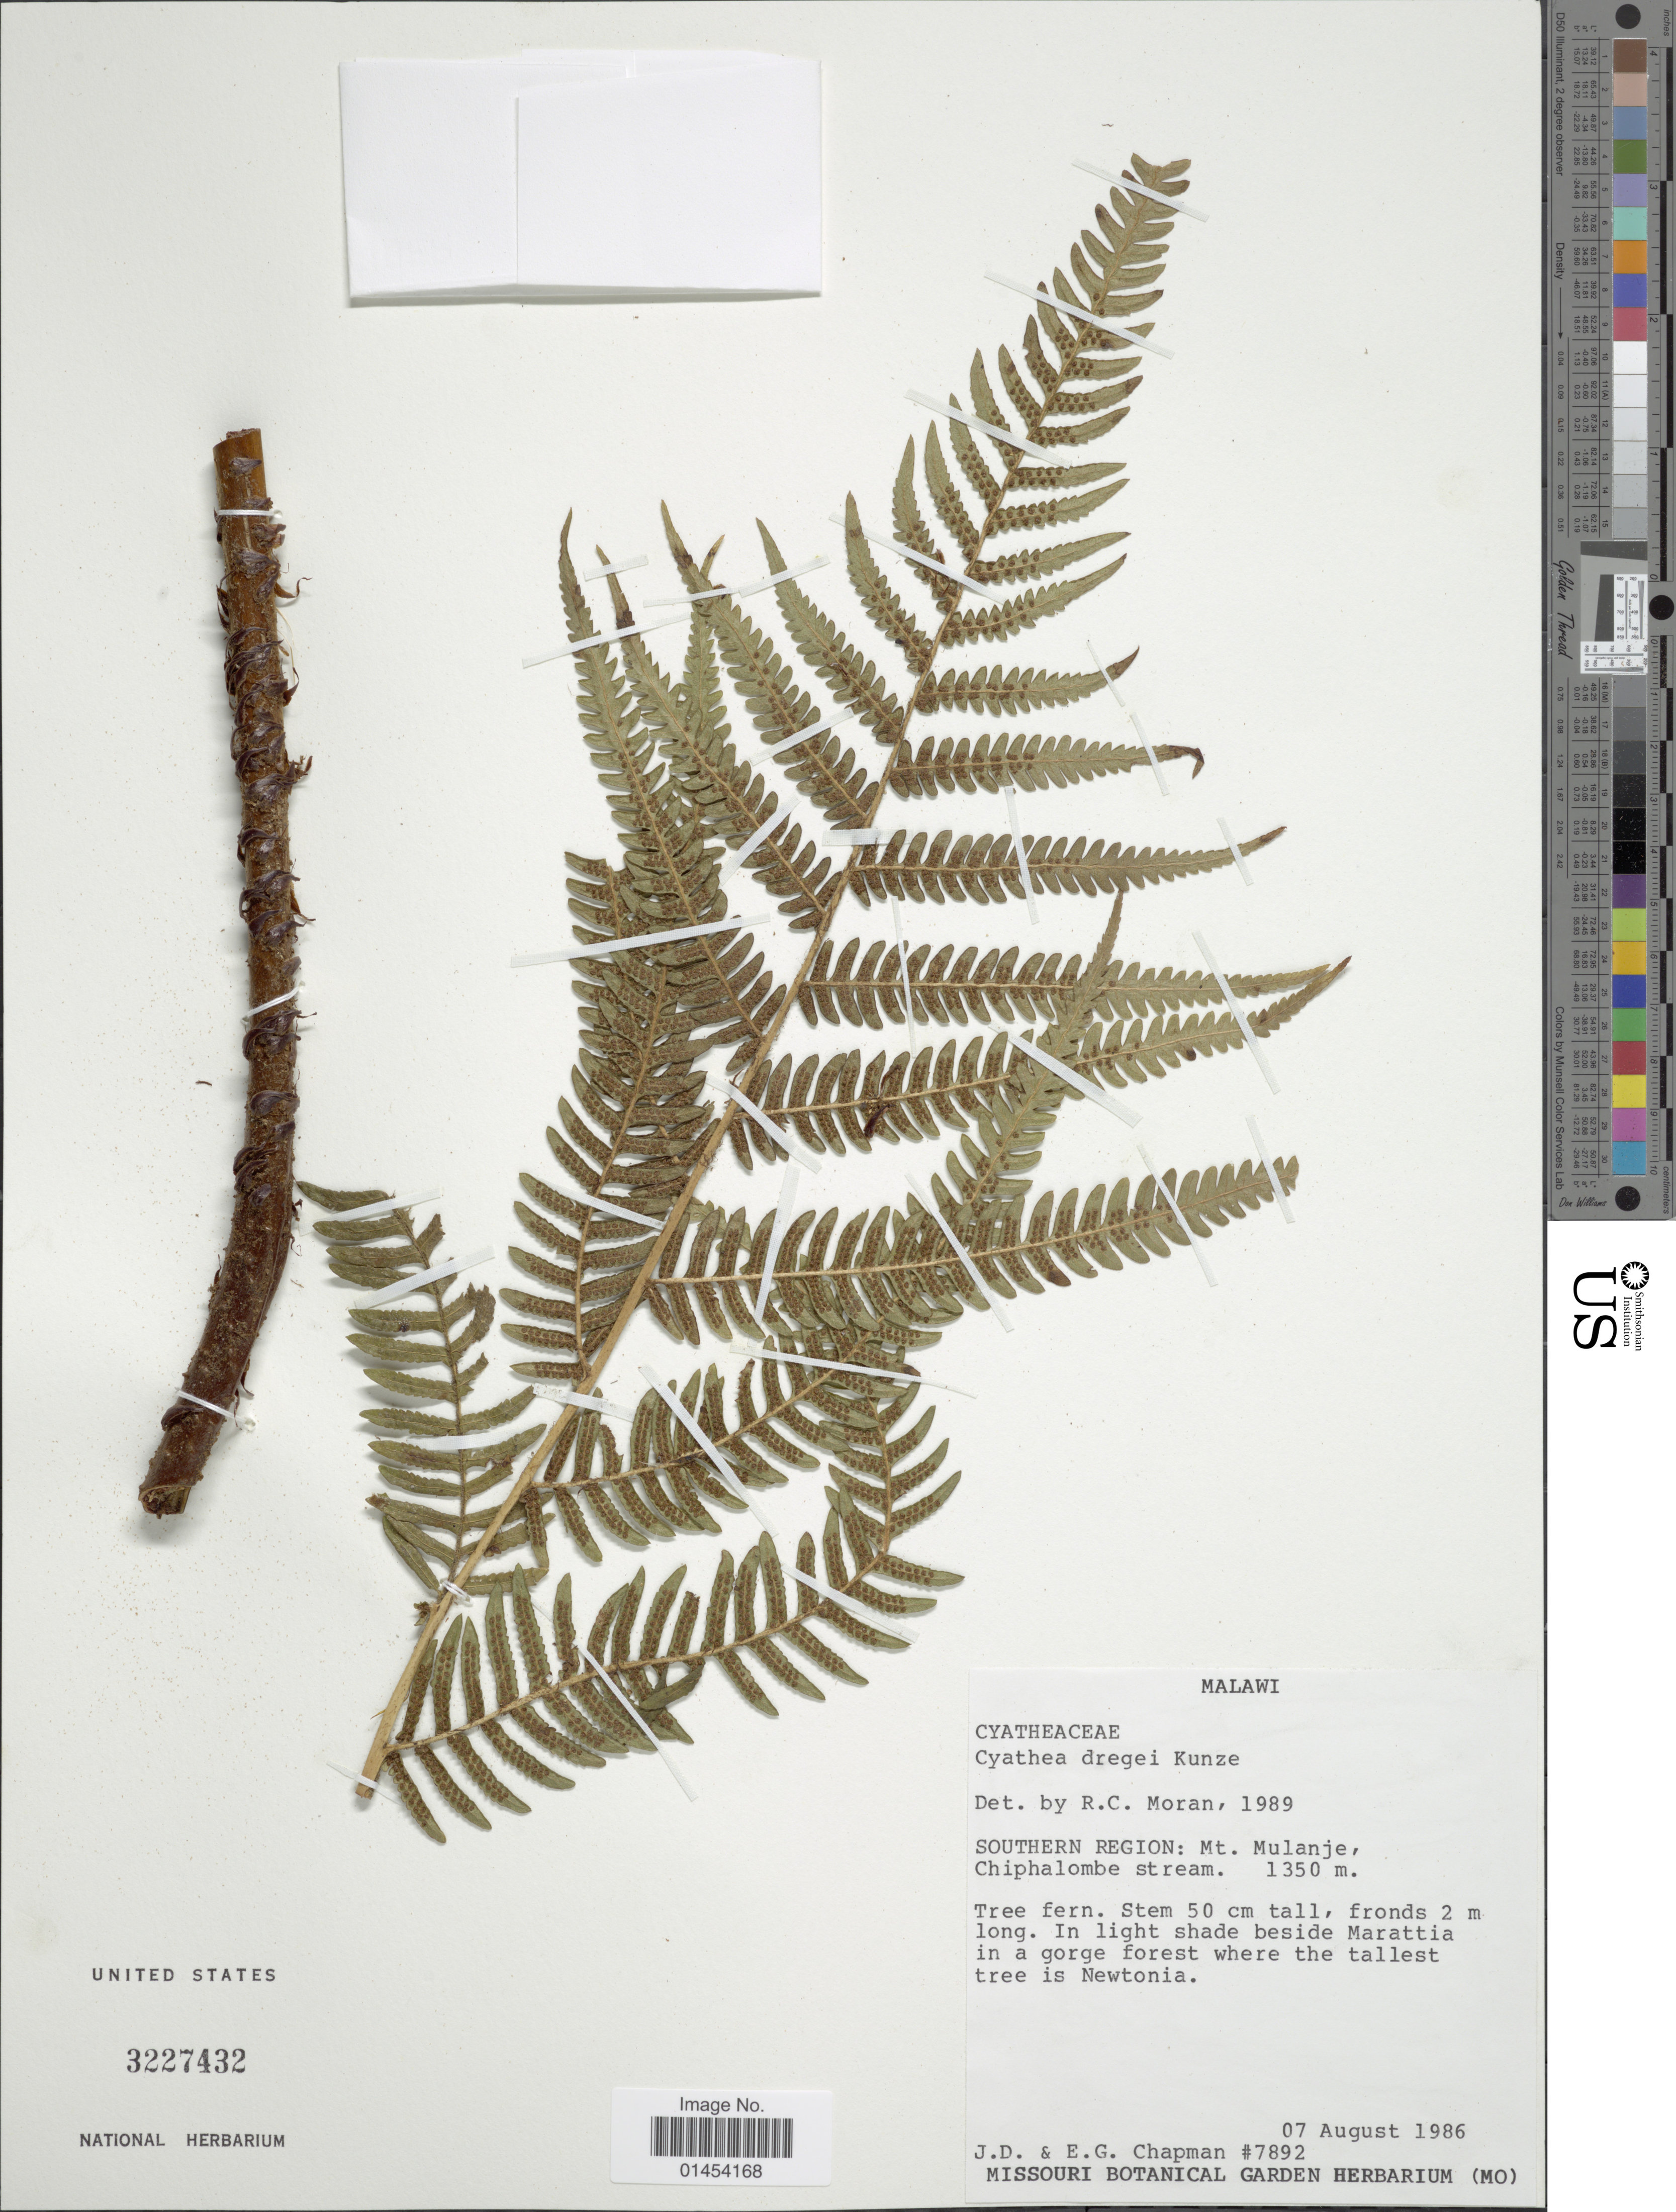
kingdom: Plantae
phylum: Tracheophyta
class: Polypodiopsida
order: Cyatheales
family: Cyatheaceae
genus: Cyathea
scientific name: Cyathea dregei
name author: Kunze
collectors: J. D. Chapman & E. G. Chapman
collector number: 7892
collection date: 1986-08-07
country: Malawi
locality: Southern Region: Mt. Mulanje, Chiphalombe stream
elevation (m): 1350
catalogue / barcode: US 3227432